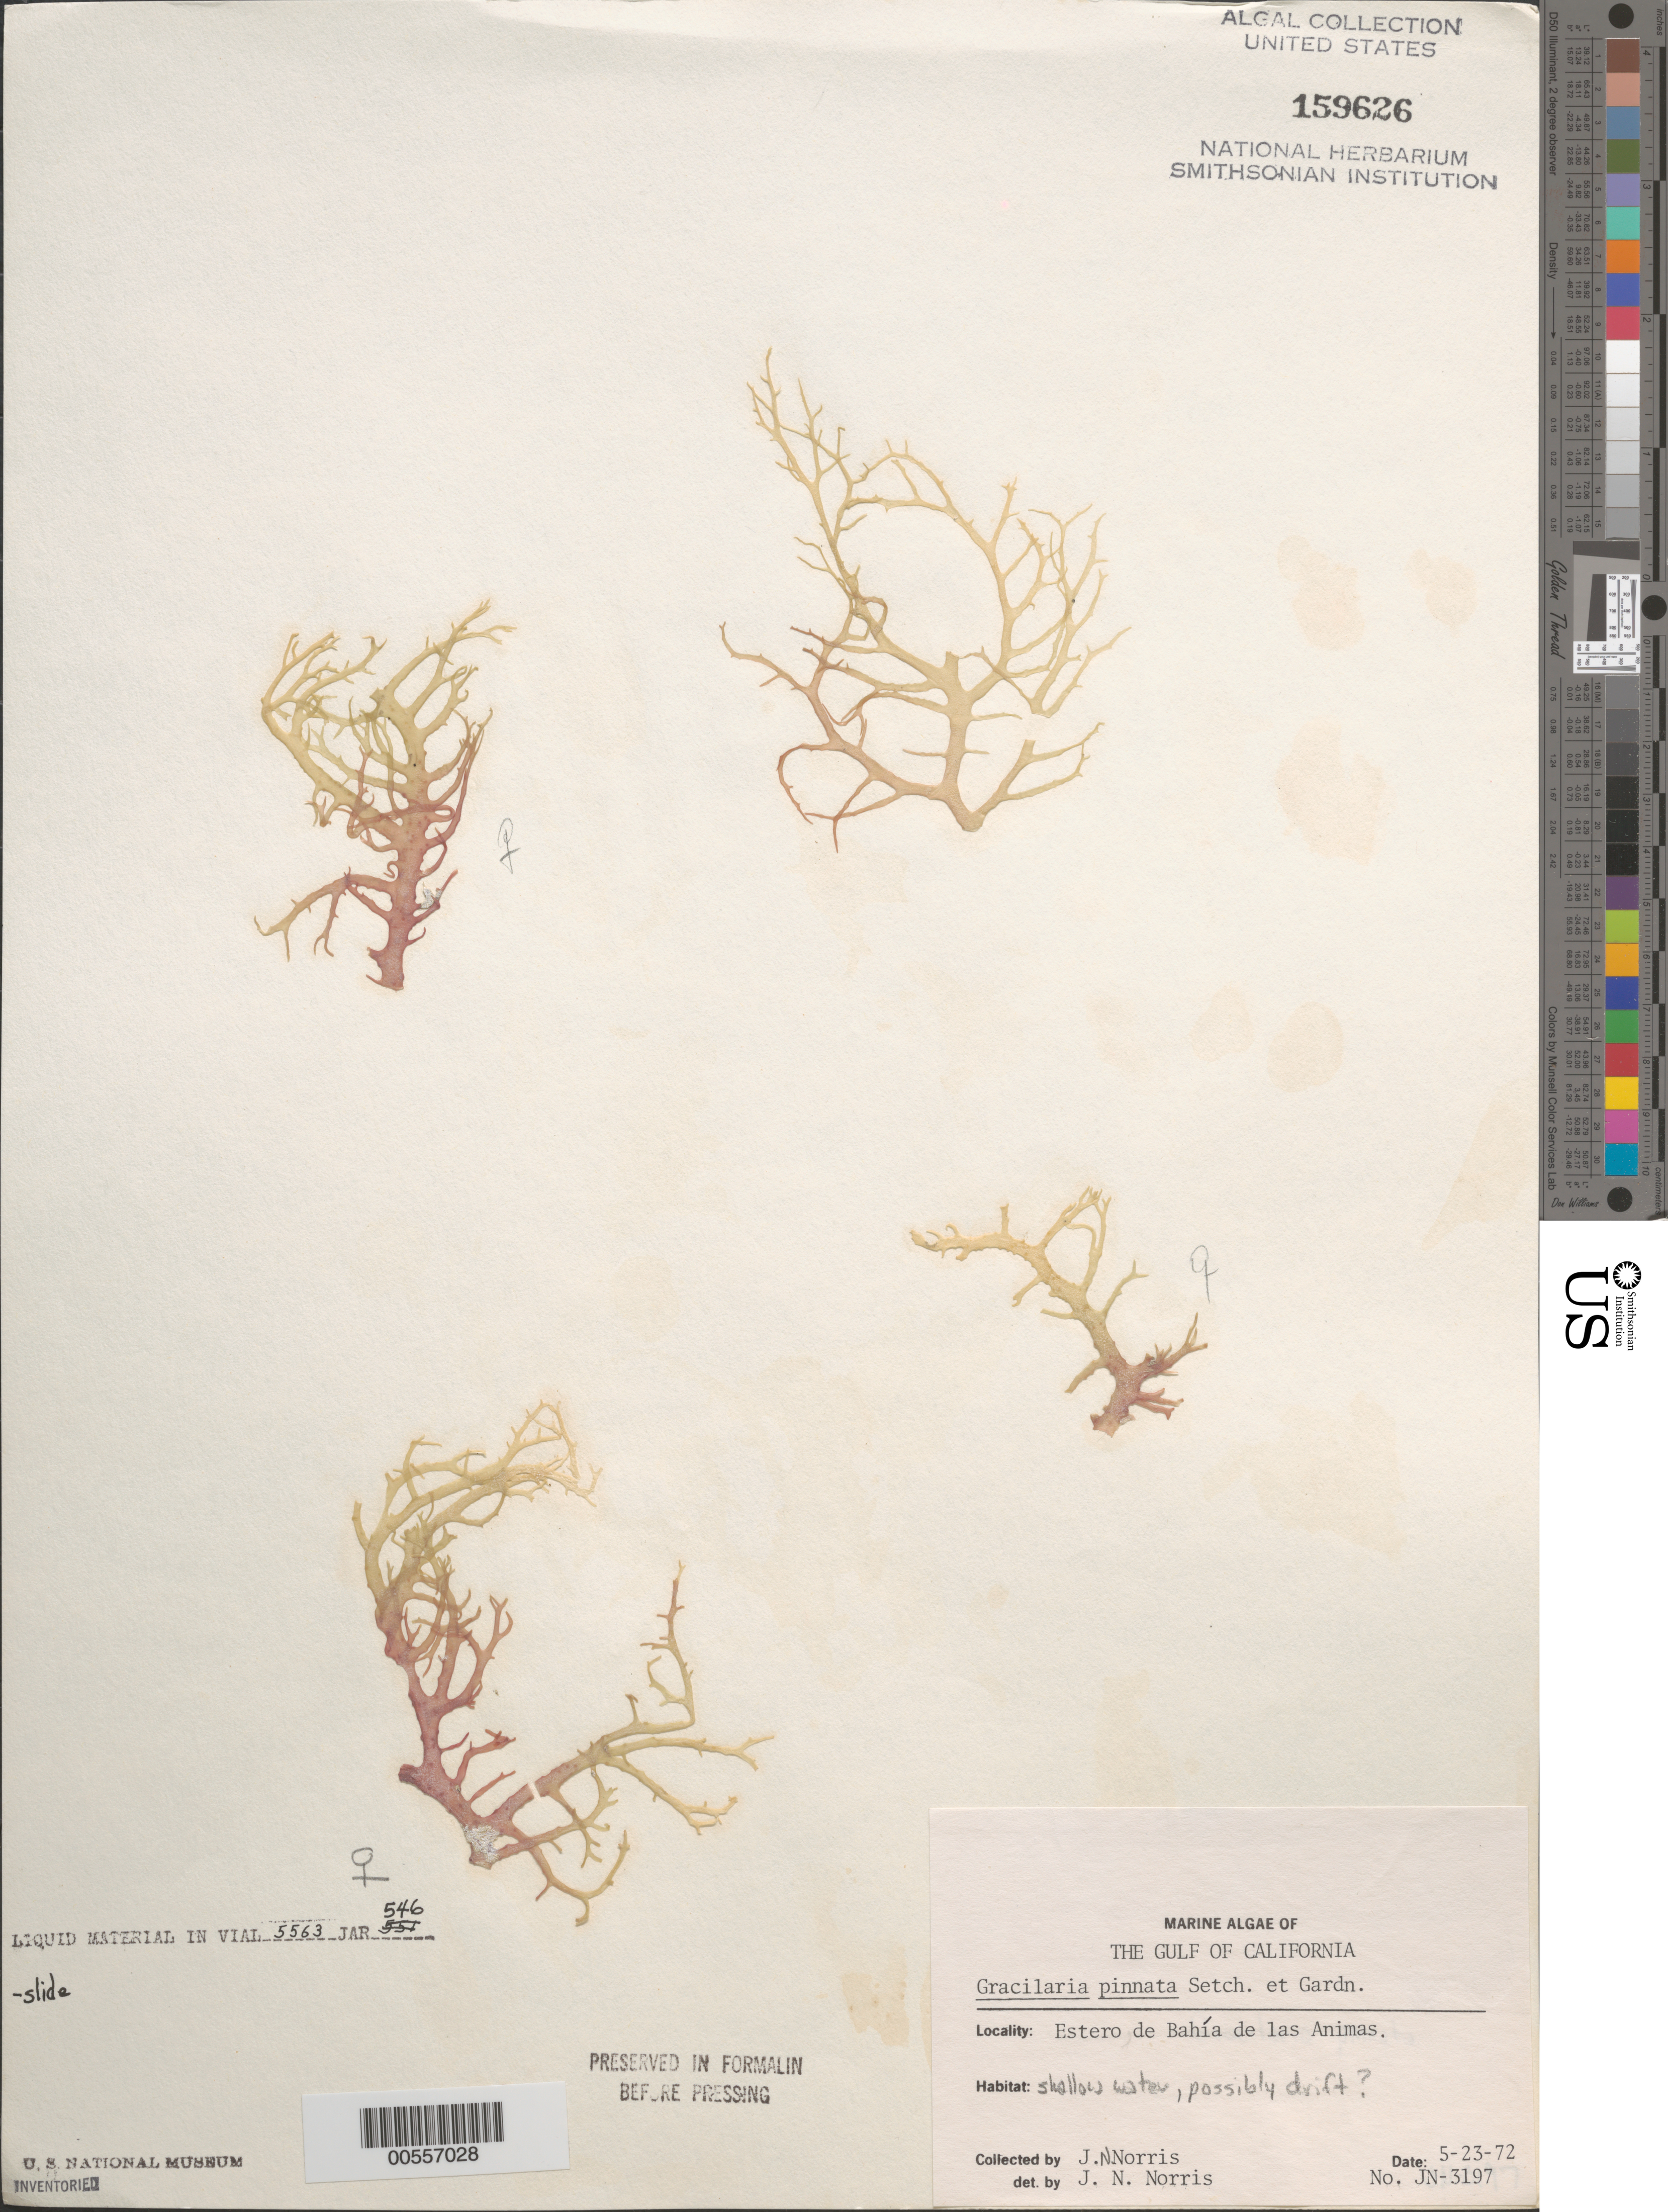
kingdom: Plantae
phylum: Rhodophyta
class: Florideophyceae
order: Gracilariales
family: Gracilariaceae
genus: Gracilaria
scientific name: Gracilaria pinnata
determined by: Norris, James N.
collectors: J. N. Norris & K. E. Bucher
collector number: JN-3197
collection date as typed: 23 May 1972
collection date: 1972-05-23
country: Mexico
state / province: Baja California Norte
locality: Estero de Bahia de las Animas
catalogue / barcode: US 159626